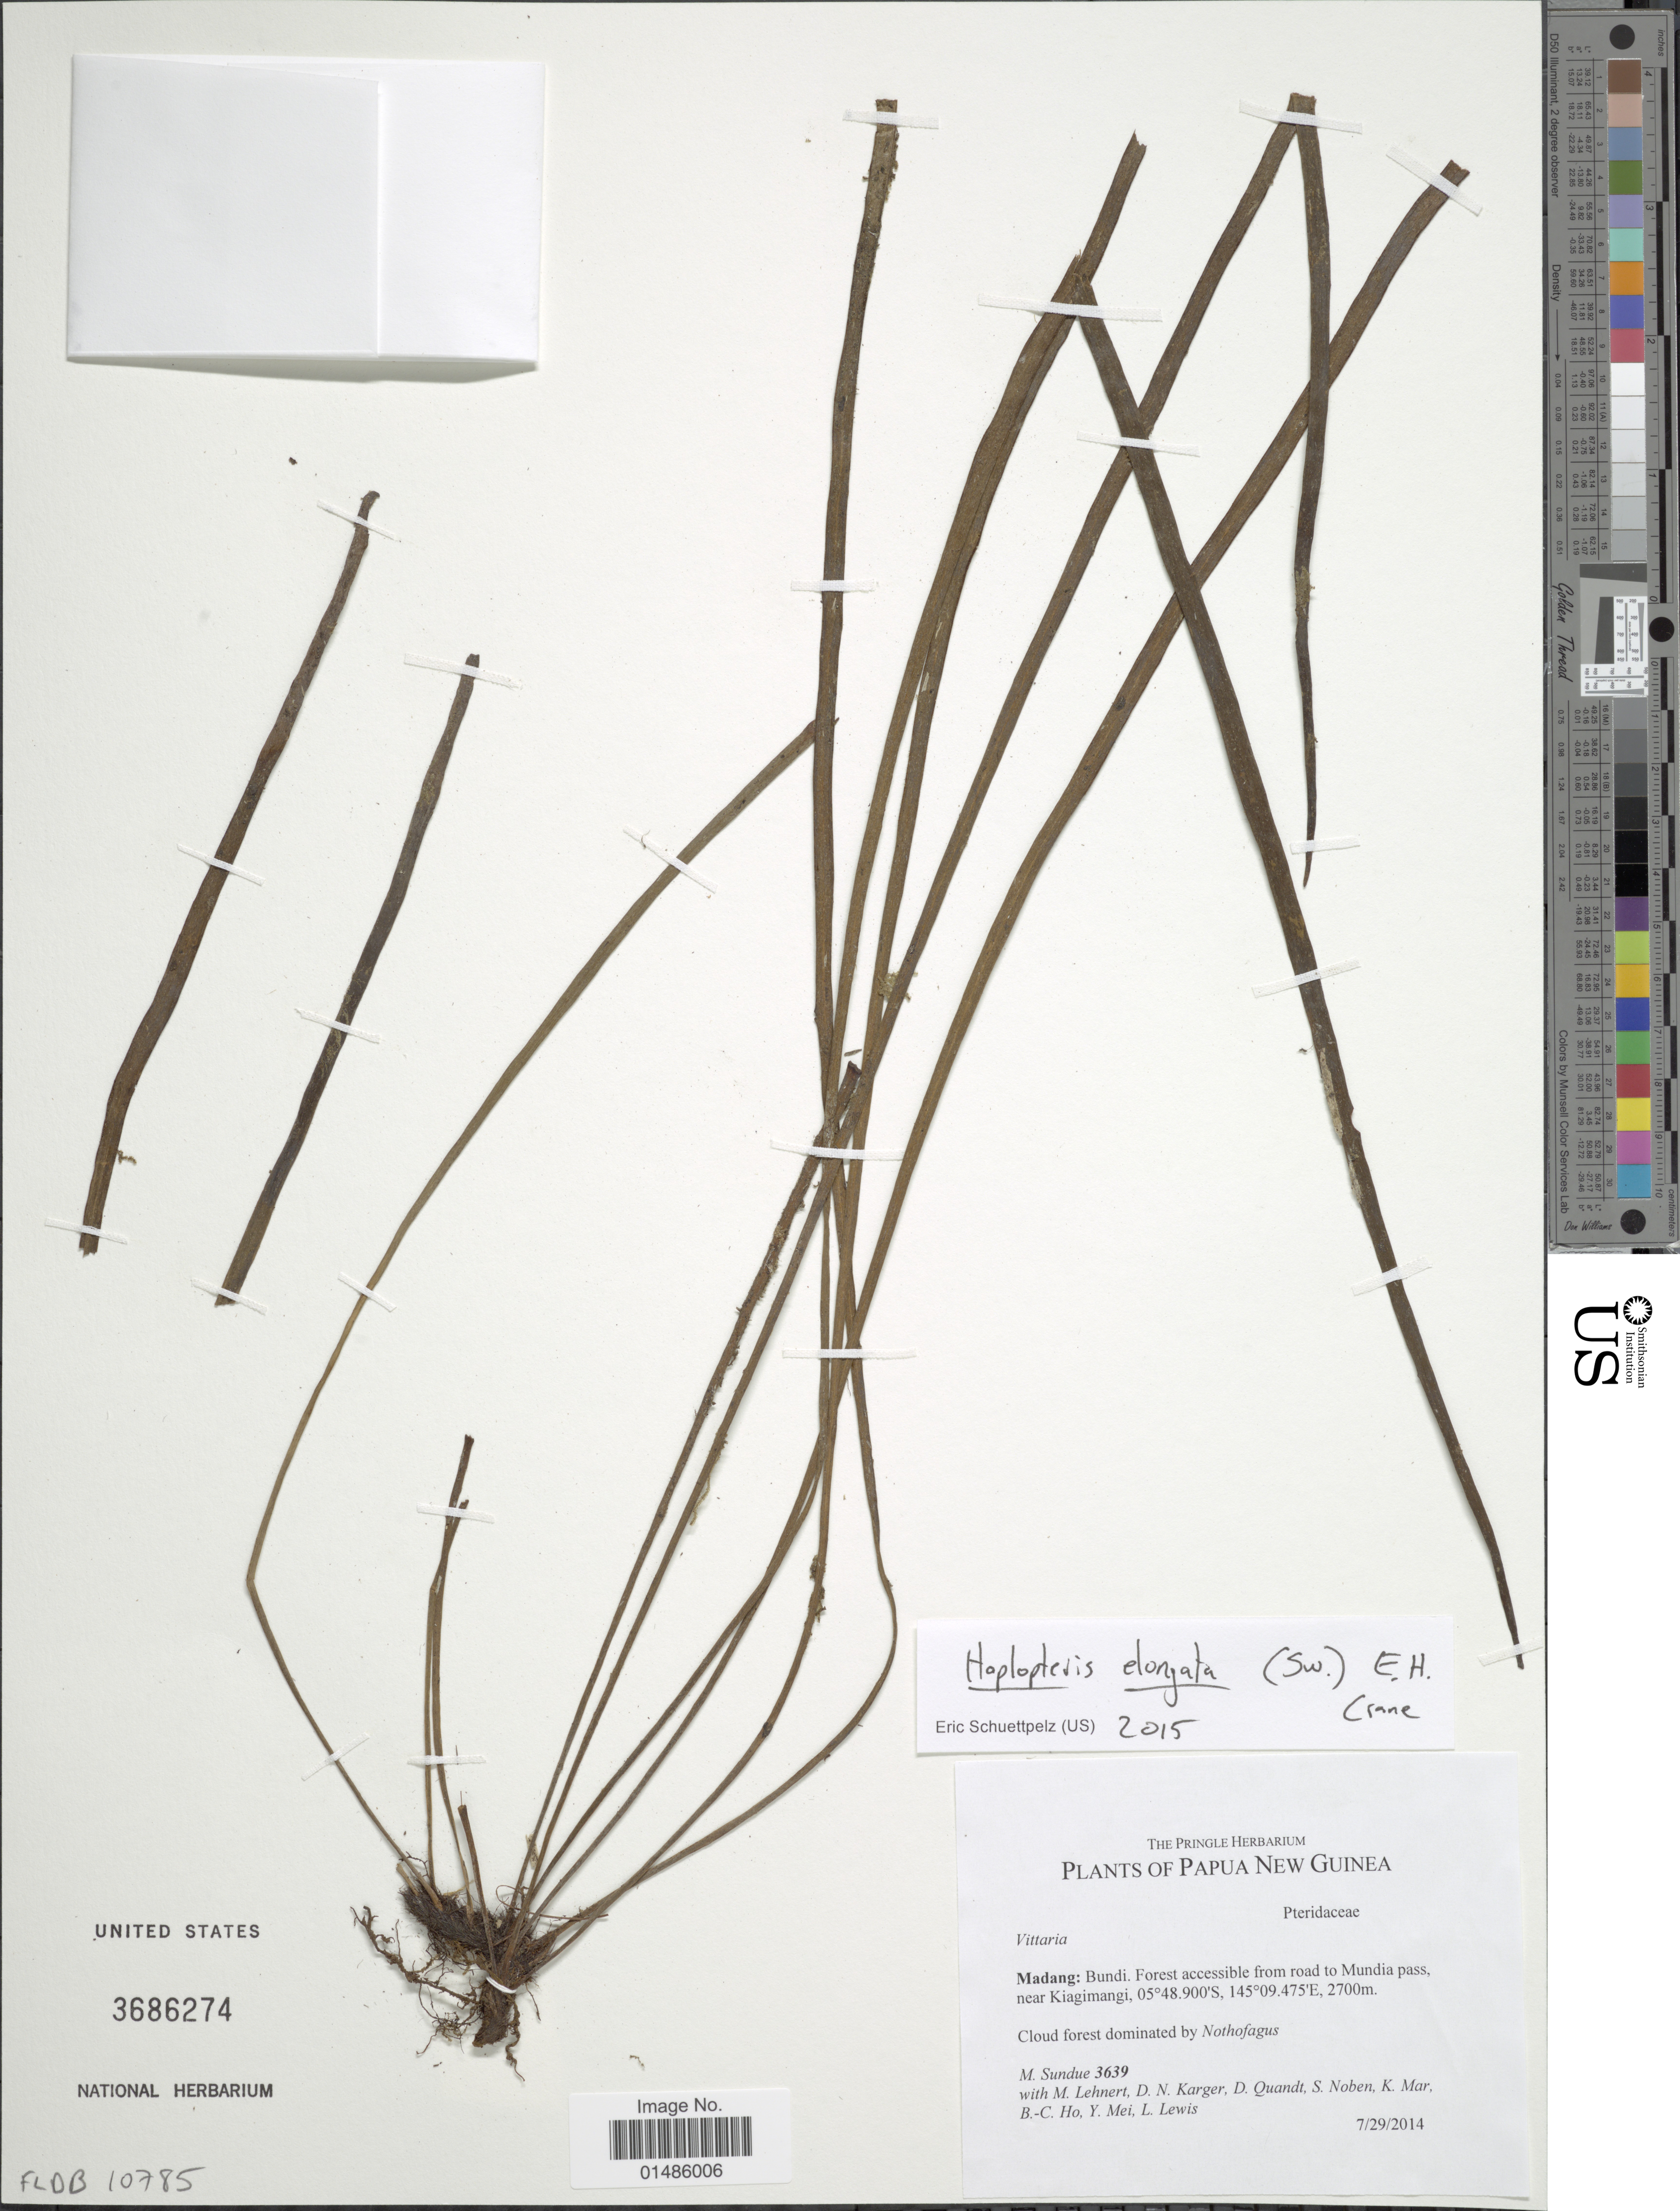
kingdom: Plantae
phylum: Tracheophyta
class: Polypodiopsida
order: Polypodiales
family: Pteridaceae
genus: Haplopteris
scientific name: Haplopteris elongata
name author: (Sw.) Crane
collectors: M. Sundue, M. Lehnert, D. Karger, D. Quandt & et al.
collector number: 3639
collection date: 2014-07-29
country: Papua New Guinea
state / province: Madang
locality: Bundi. Forest accessible from road to Mundia pass, near Kiagimangi.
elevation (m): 2700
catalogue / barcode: US 3686274